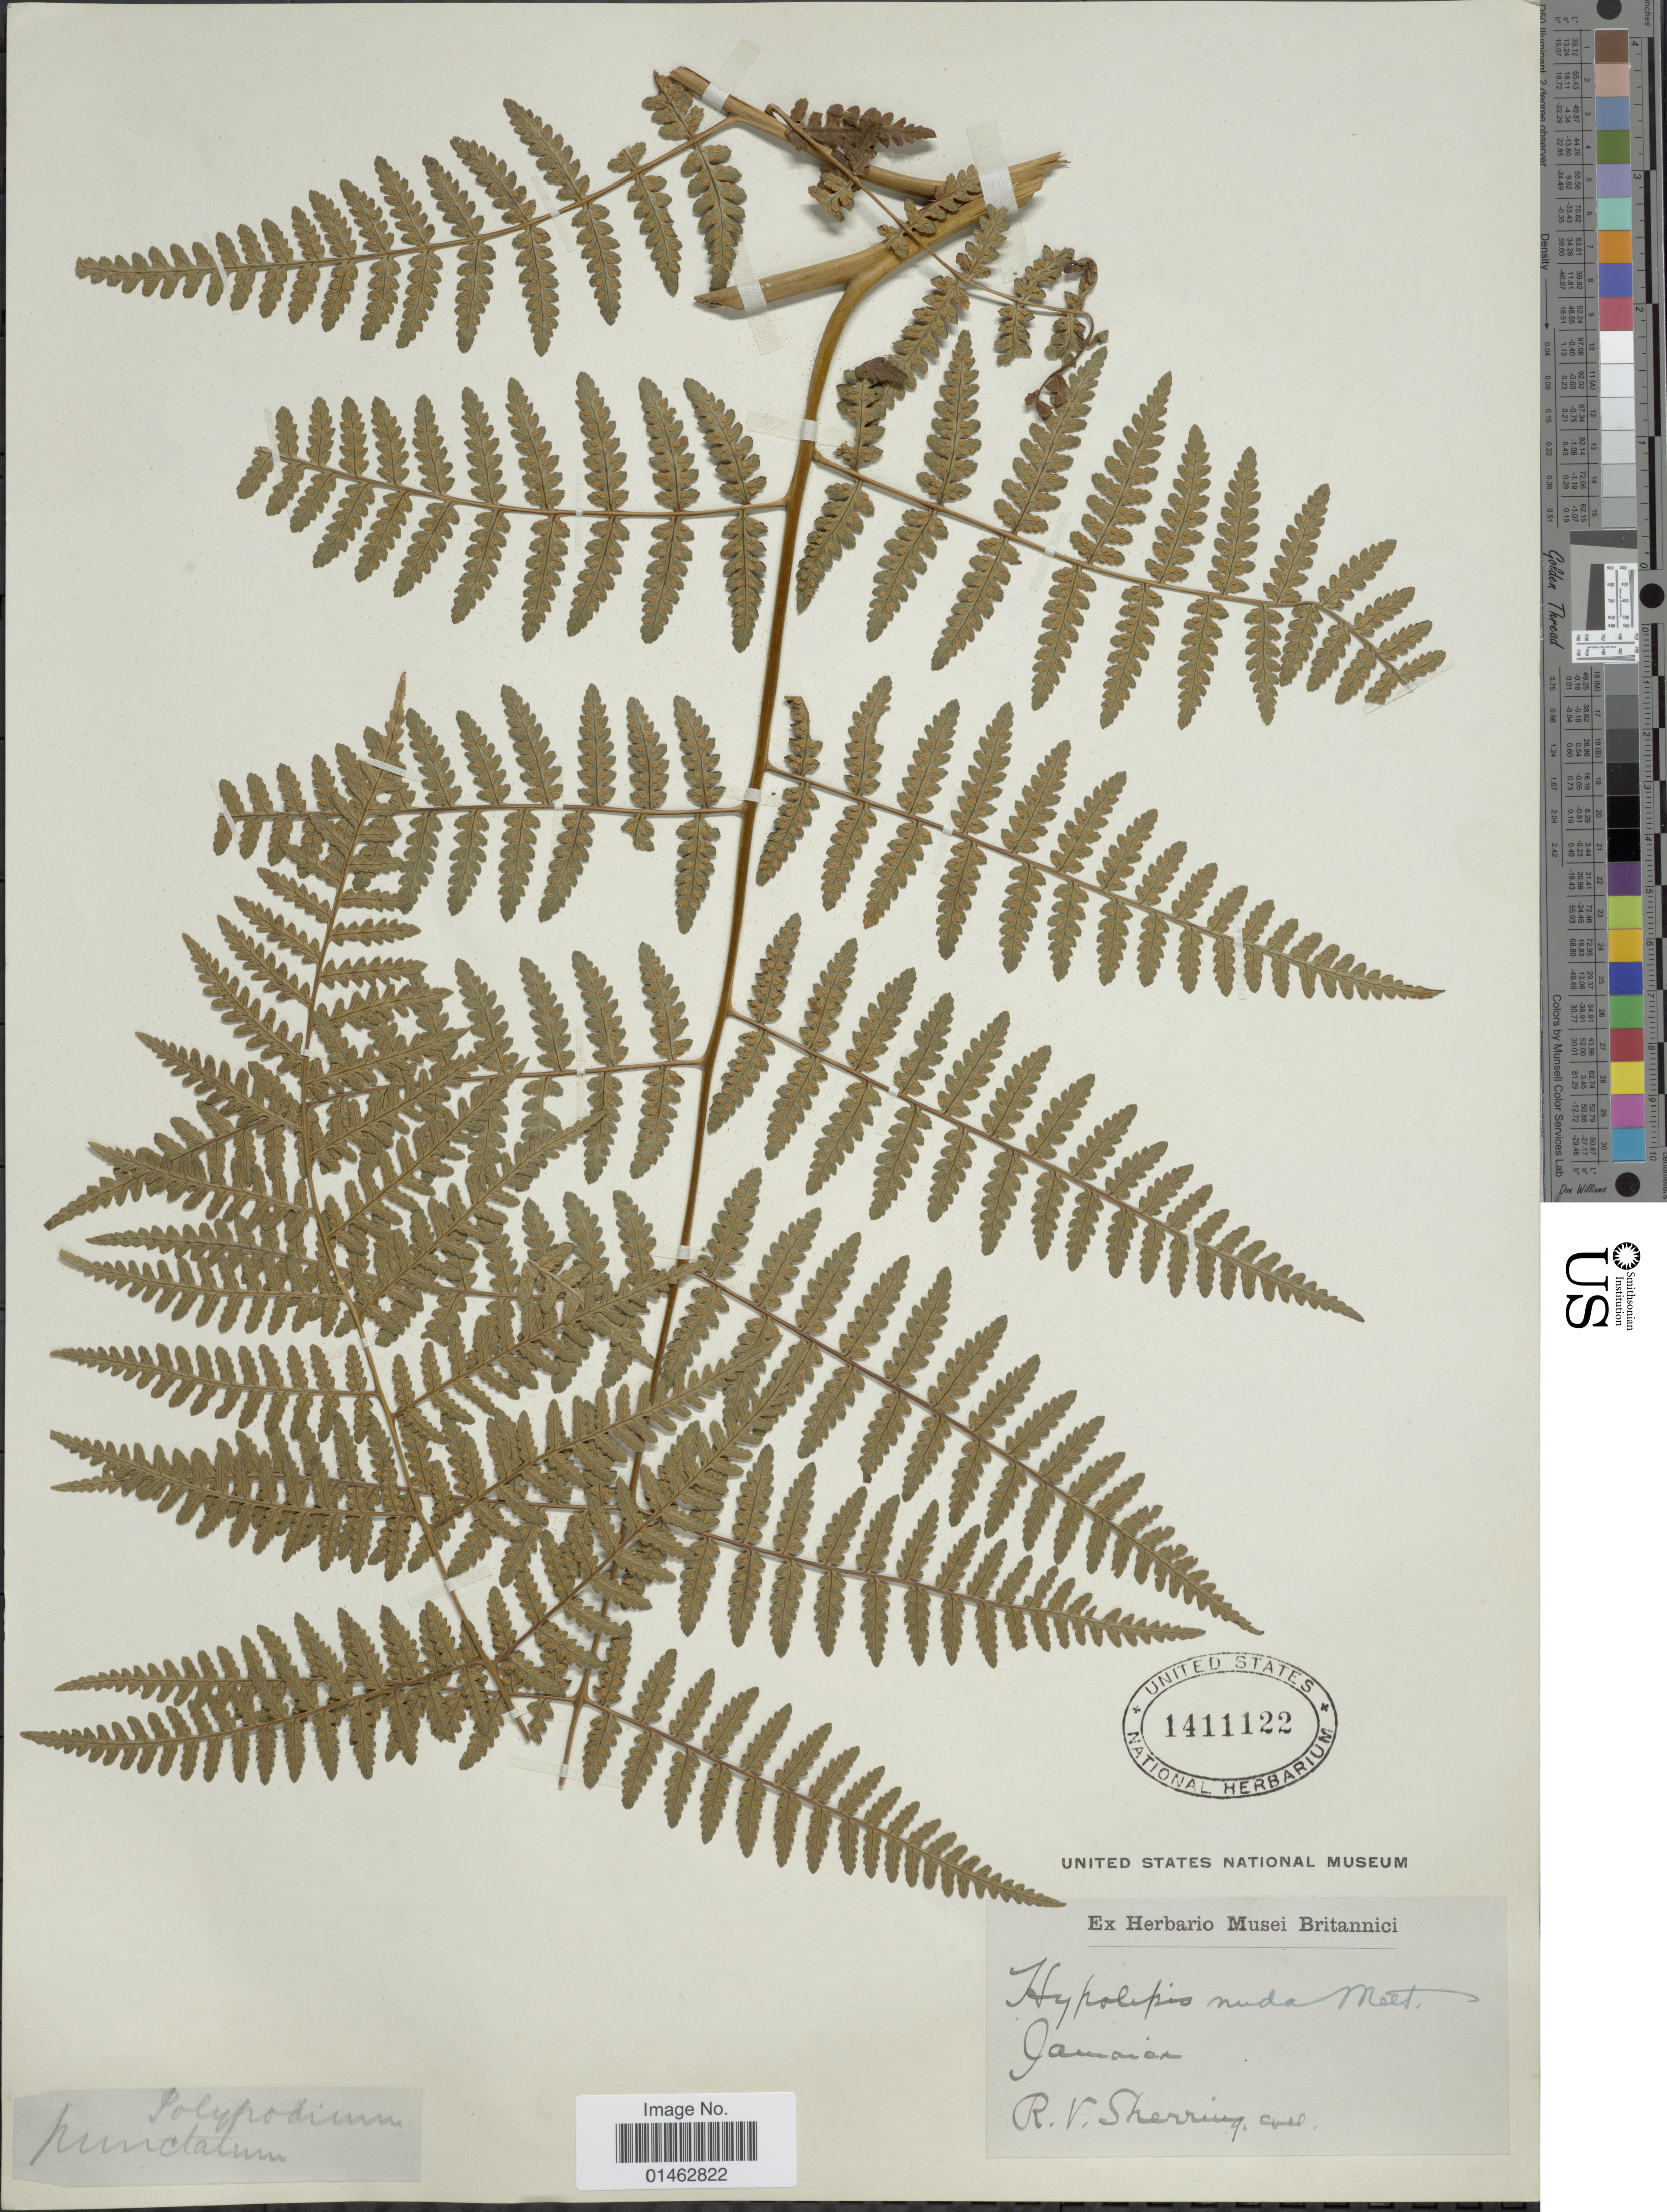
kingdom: Plantae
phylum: Tracheophyta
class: Polypodiopsida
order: Polypodiales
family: Dennstaedtiaceae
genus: Hypolepis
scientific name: Hypolepis nuda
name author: Mett. ex Kuhn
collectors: R. Sherring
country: Jamaica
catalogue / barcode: US 1411122